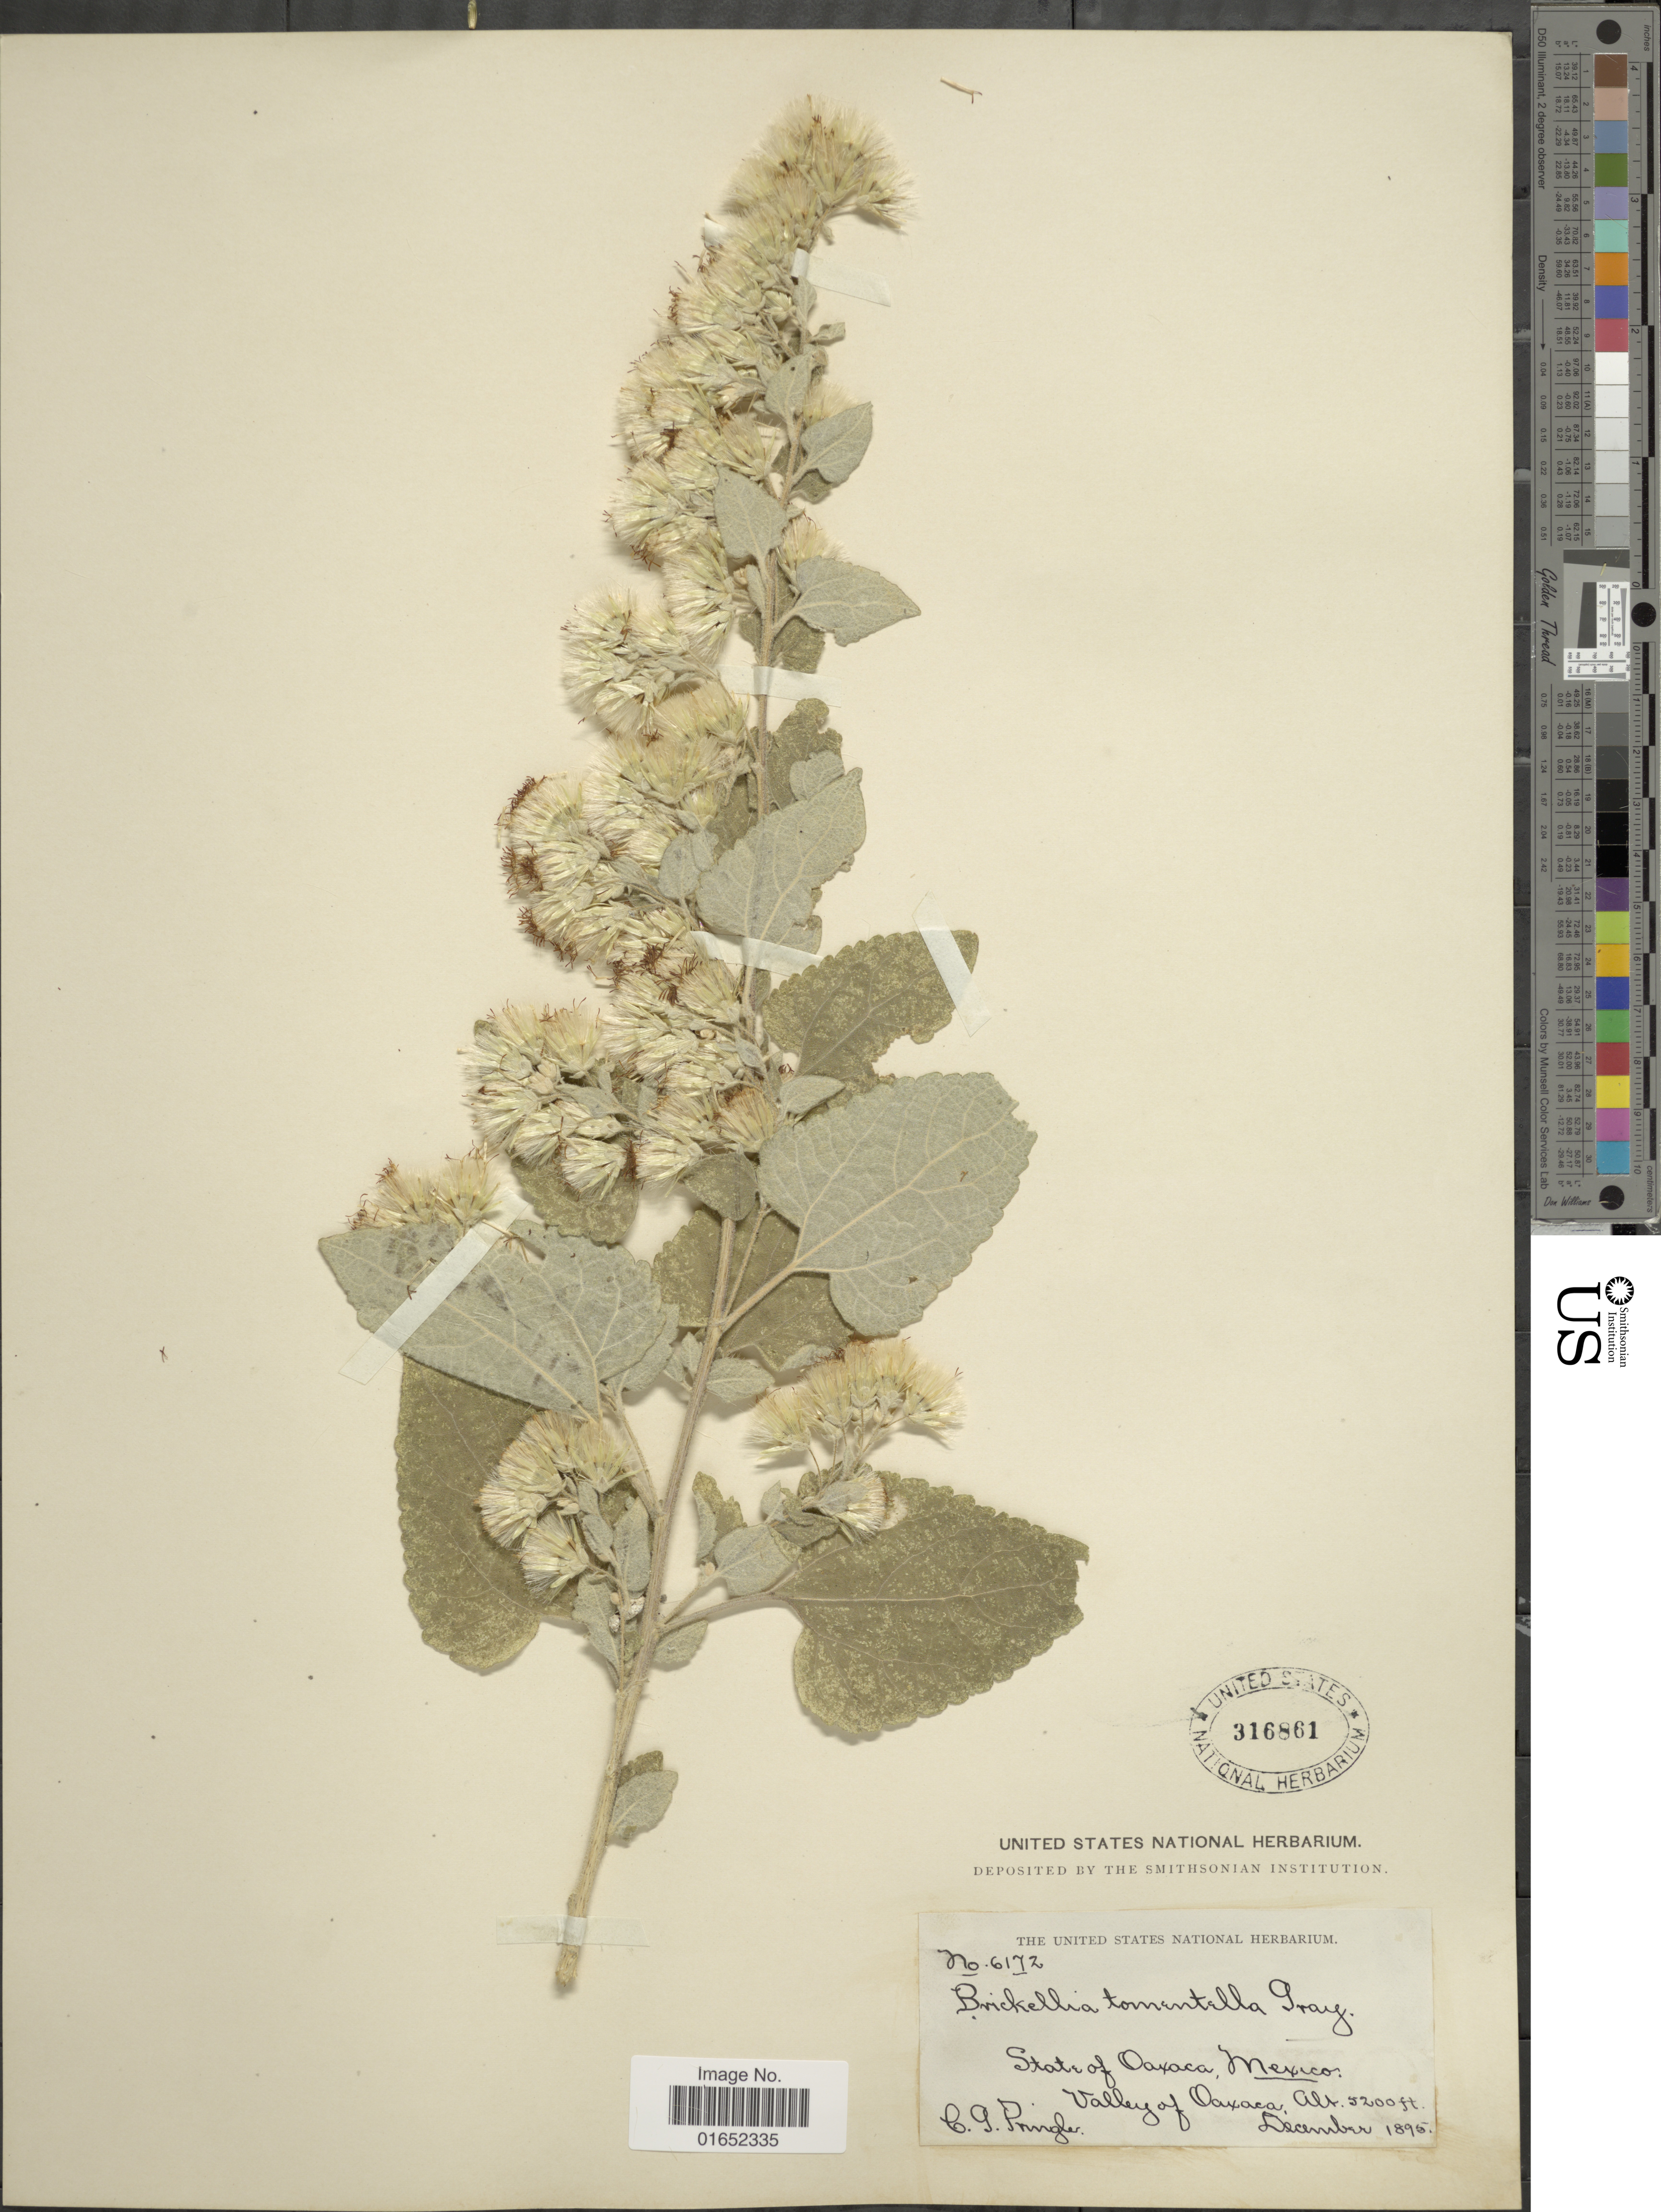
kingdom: Plantae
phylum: Tracheophyta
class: Magnoliopsida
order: Asterales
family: Asteraceae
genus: Brickellia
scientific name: Brickellia tomentella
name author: A. Gray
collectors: C. G. Pringle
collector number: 6172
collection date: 1895-12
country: Mexico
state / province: Oaxaca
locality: State of Oaxapa, Valley of Oaxaca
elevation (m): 1585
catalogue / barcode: US 316861